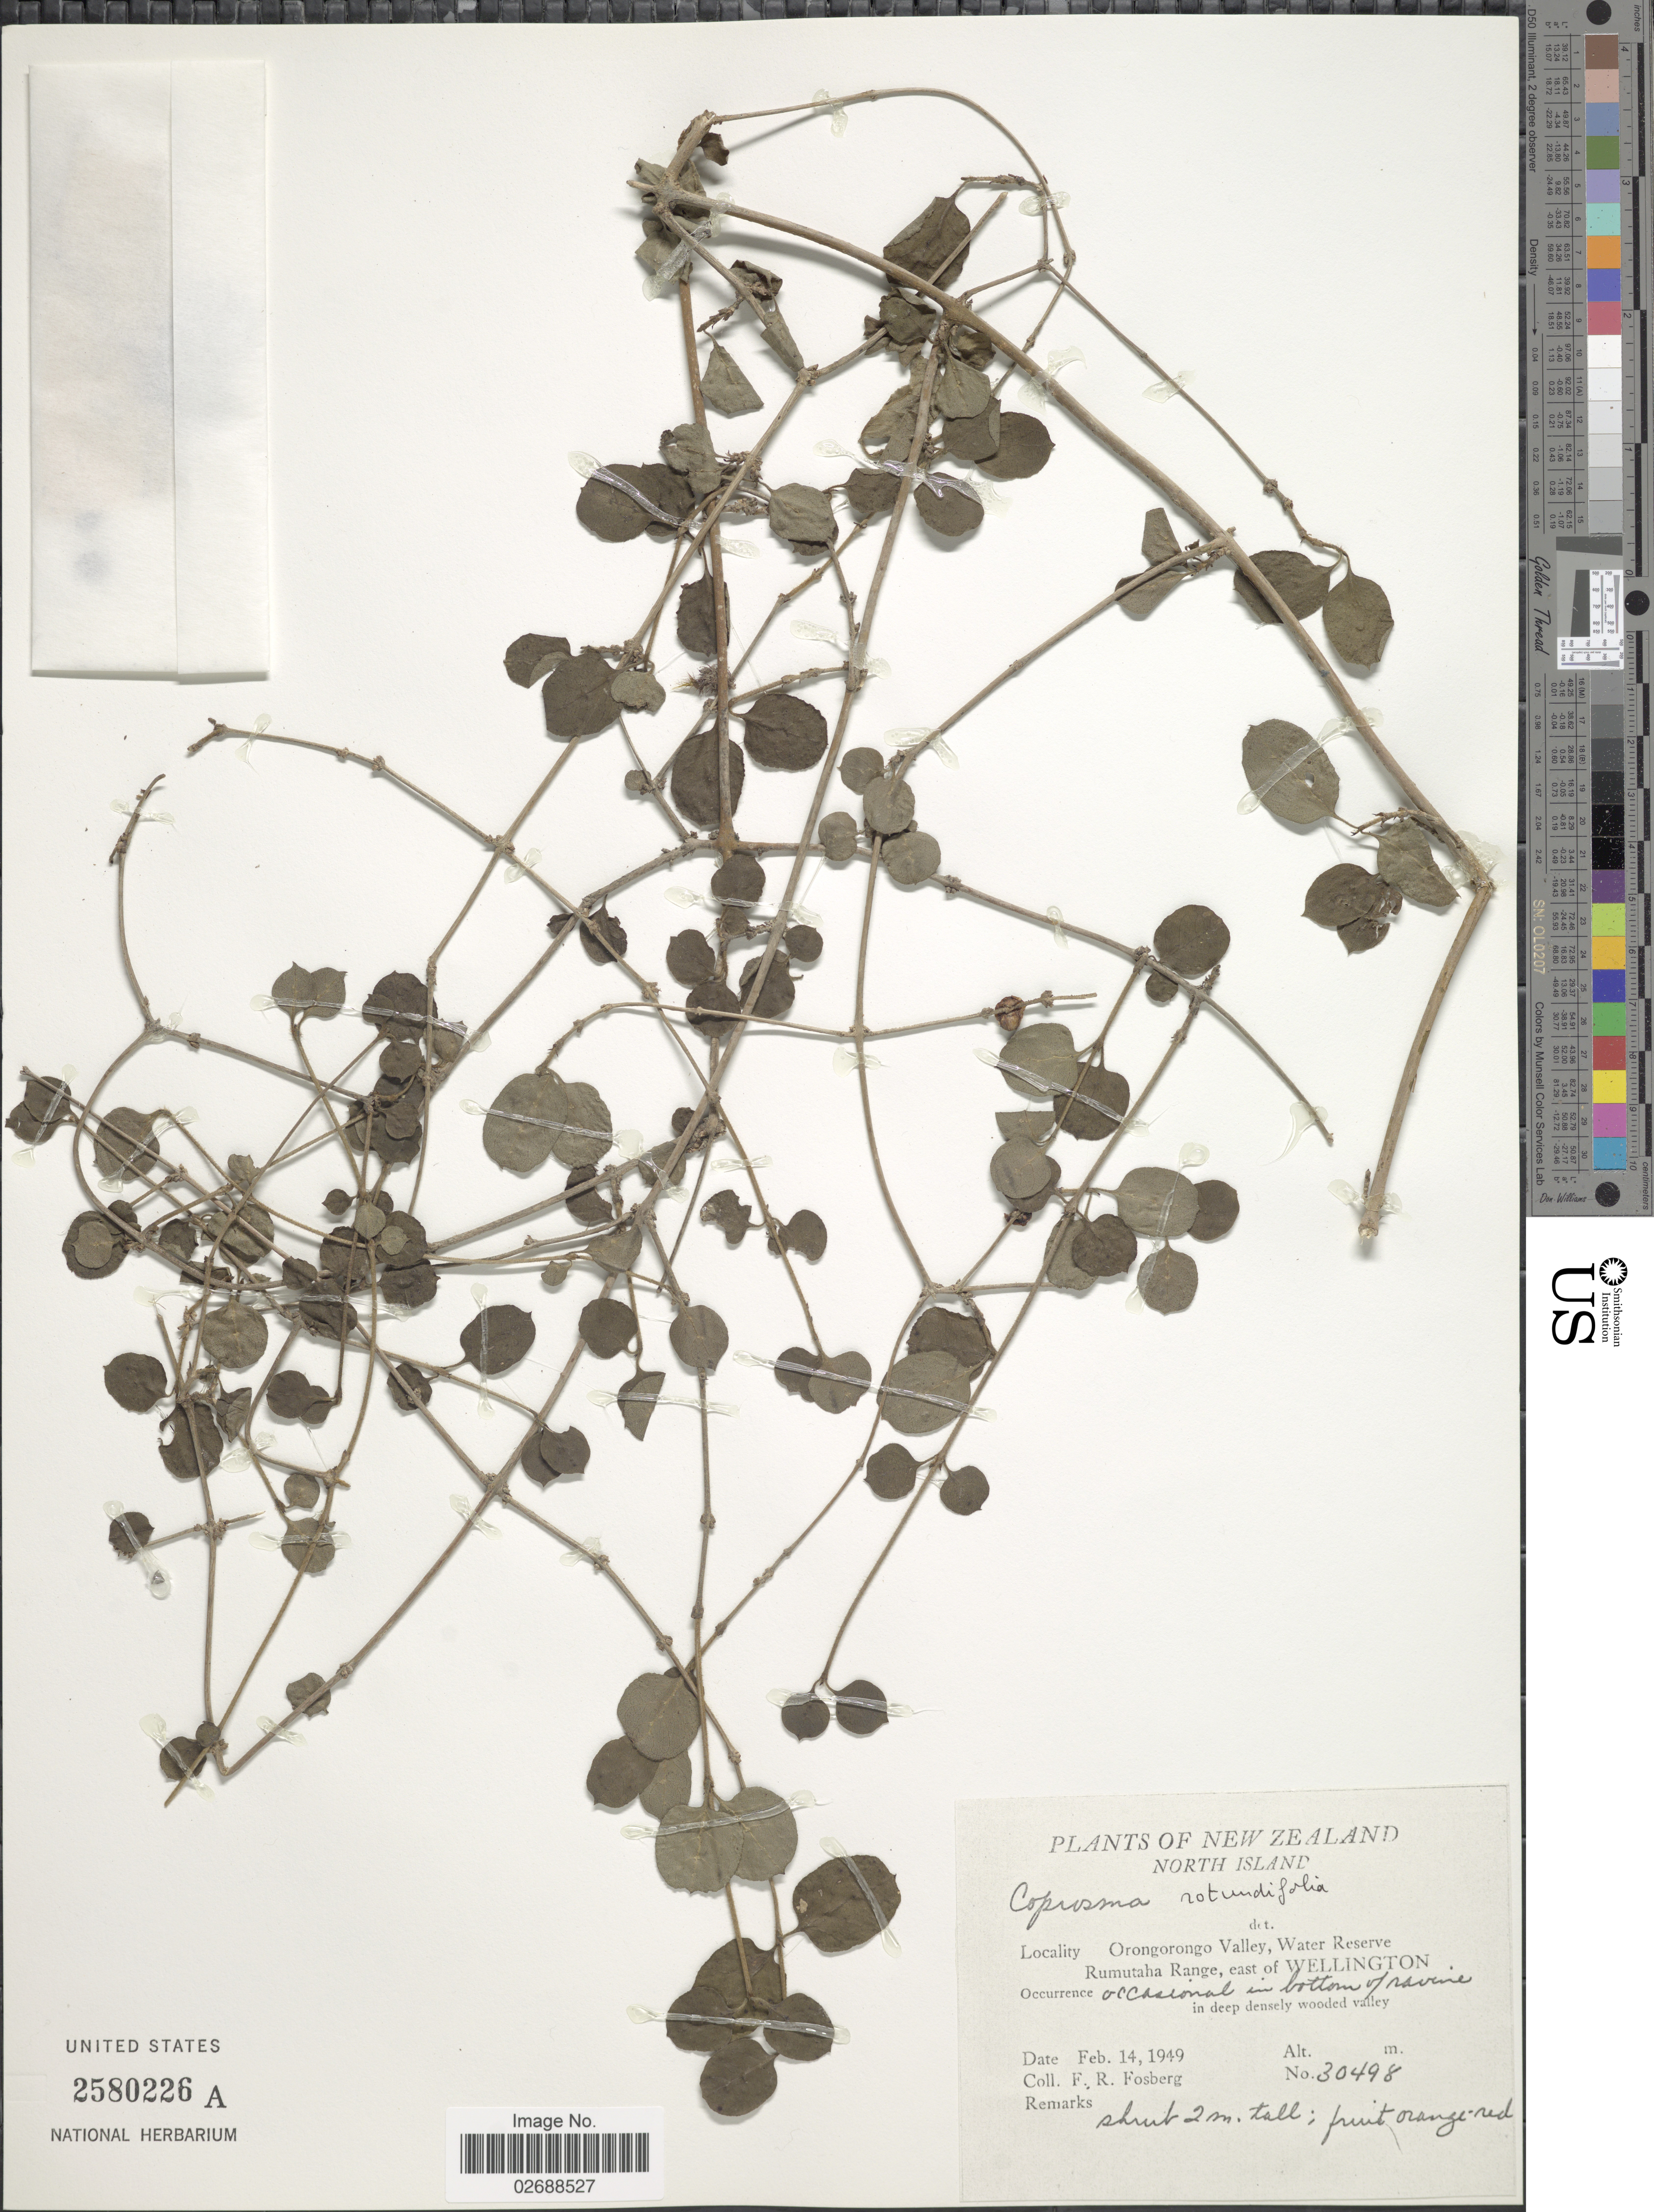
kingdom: Plantae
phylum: Tracheophyta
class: Magnoliopsida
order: Gentianales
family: Rubiaceae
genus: Coprosma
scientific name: Coprosma rotundifolia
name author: A. Cunn.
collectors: F. R. Fosberg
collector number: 30498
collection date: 1949-02-14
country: New Zealand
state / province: Wellington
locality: North Island, Orongorongo Valley, Water Reserve Rumutaha Range, east of Wellington, occasional in bottom of ravine, in deep wooded valley.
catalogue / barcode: US 2580226A